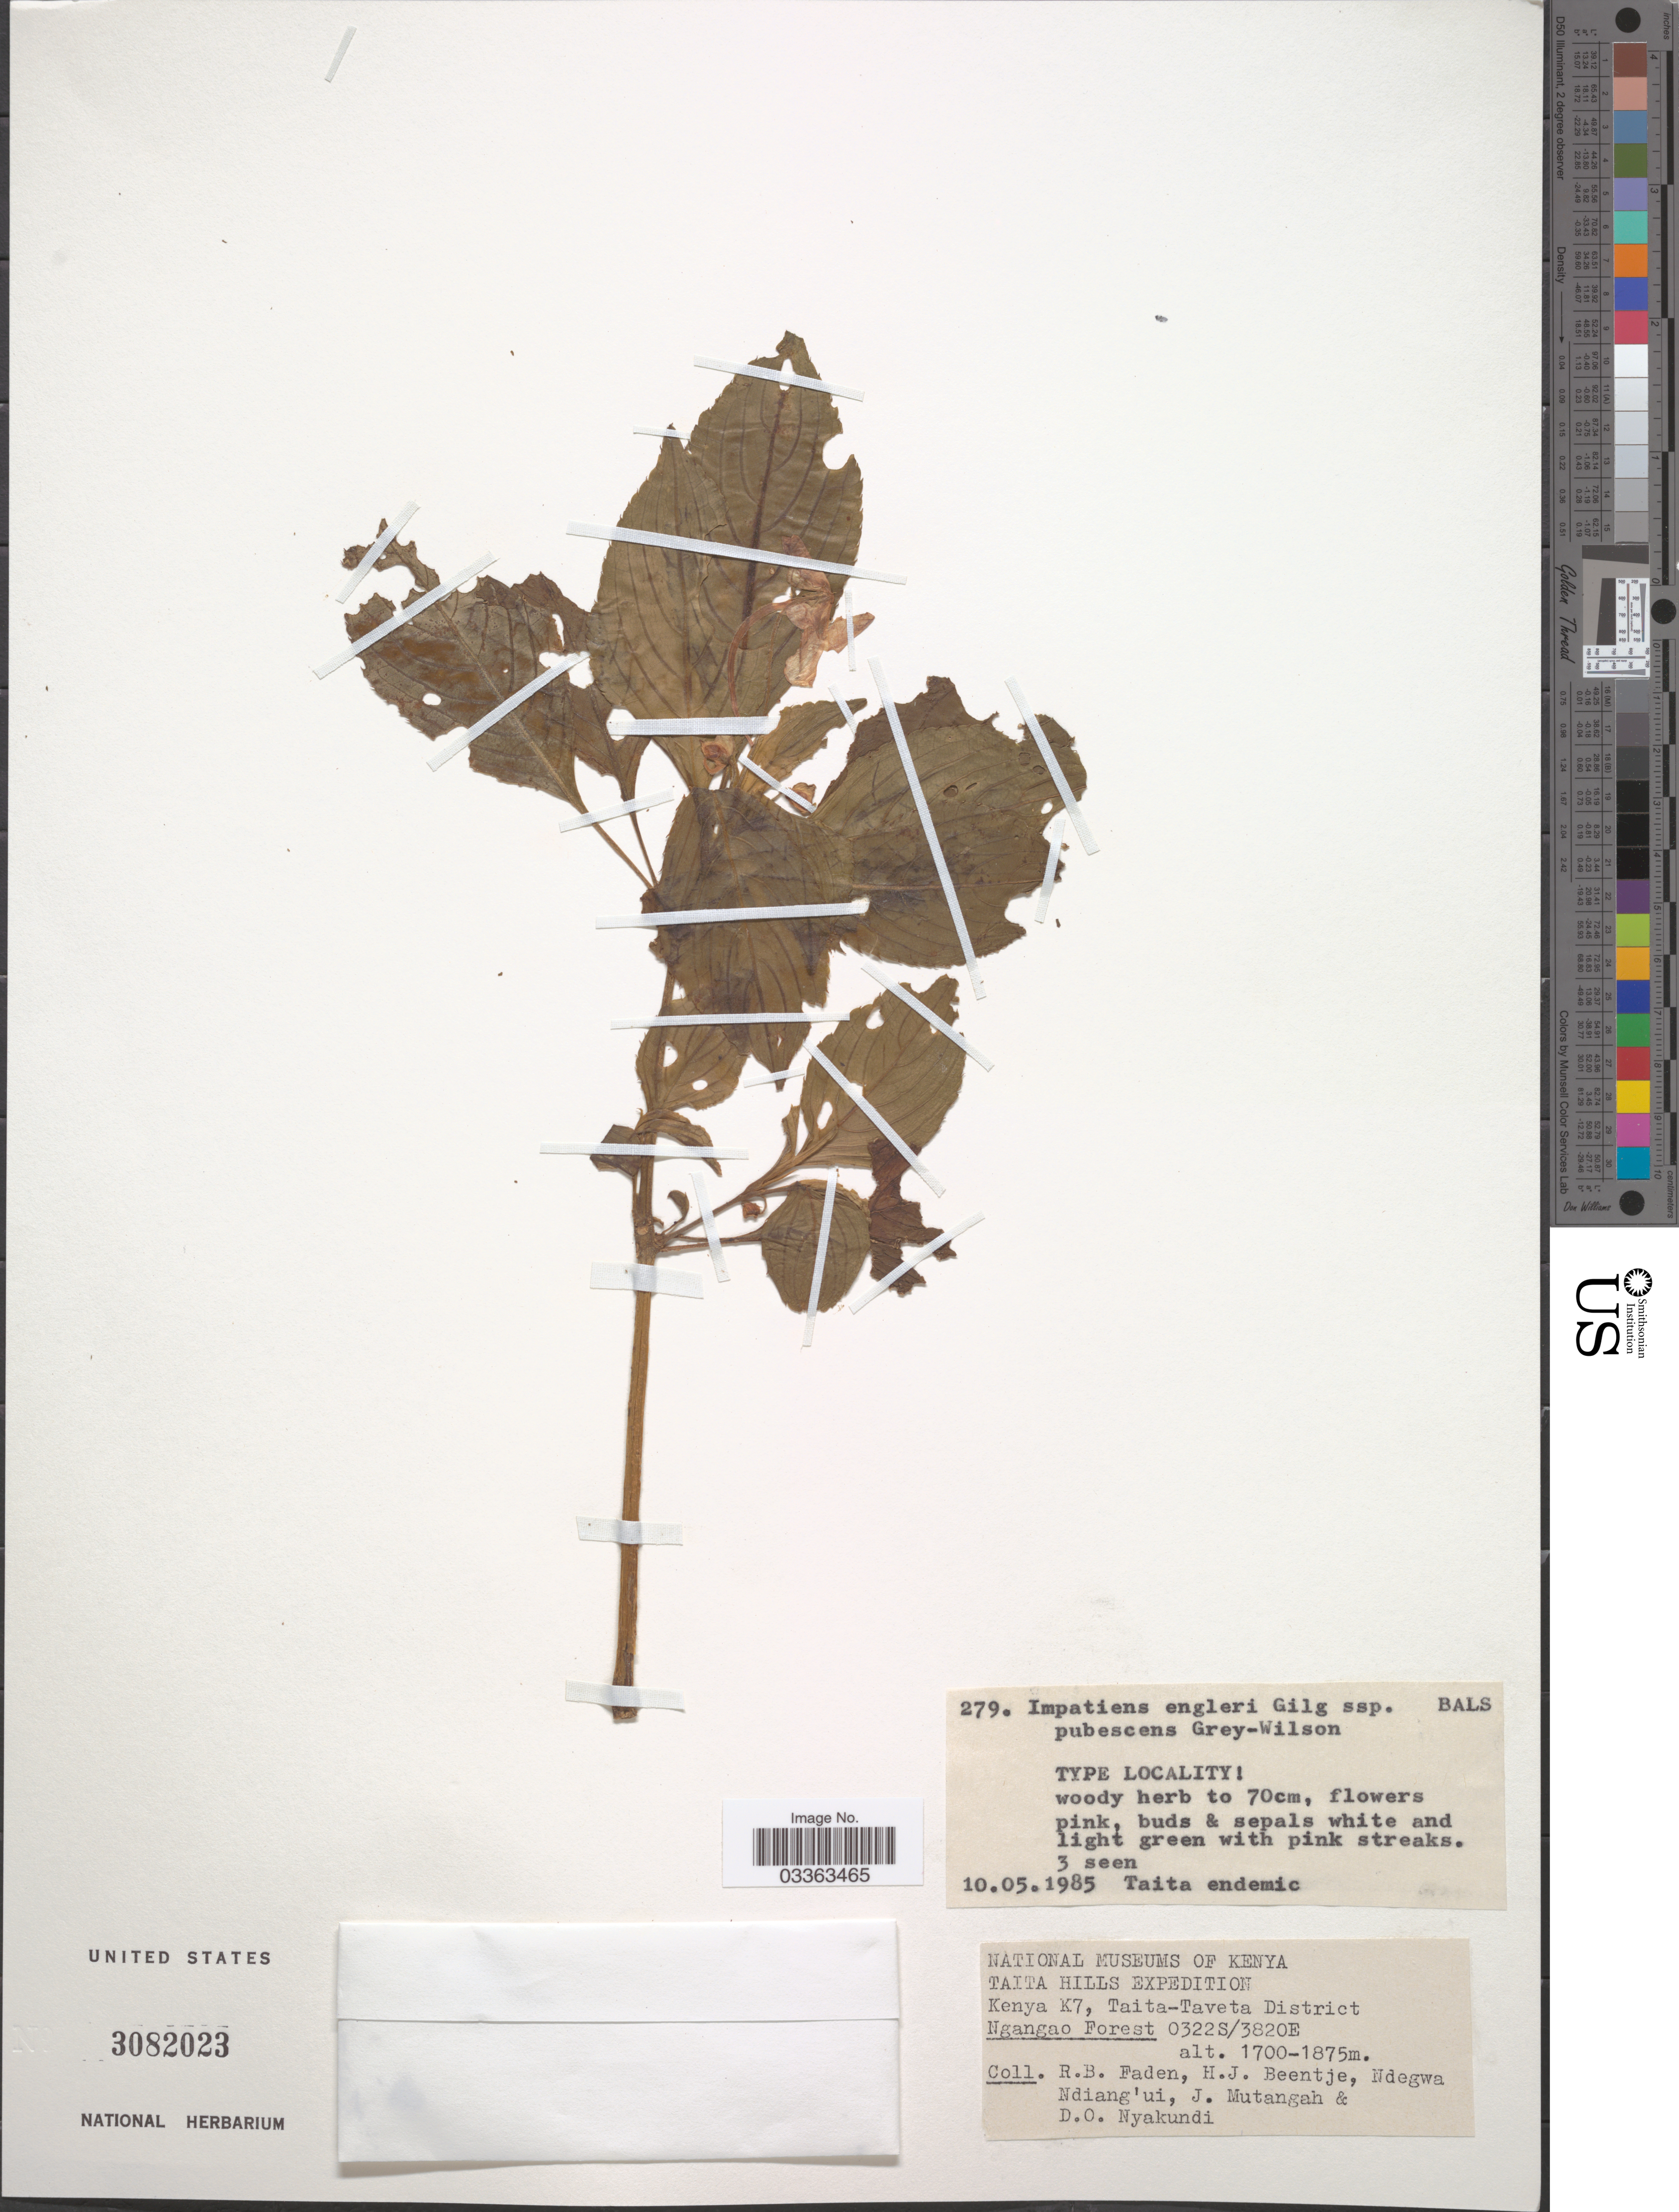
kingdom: Plantae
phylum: Tracheophyta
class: Magnoliopsida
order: Ericales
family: Balsaminaceae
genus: Impatiens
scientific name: Impatiens engleri subsp. pubescens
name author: Grey-Wilson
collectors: R. B. Faden, H. J. Beentje, Ndegwa Ndiang'ui, J. Mutangah & D. Nyakundi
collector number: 279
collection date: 1985-05-10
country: Kenya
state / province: Taita Taveta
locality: Taita Hills, K7, Taita-Taveta District, Ngangao Forest.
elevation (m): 1700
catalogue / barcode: US 3082023